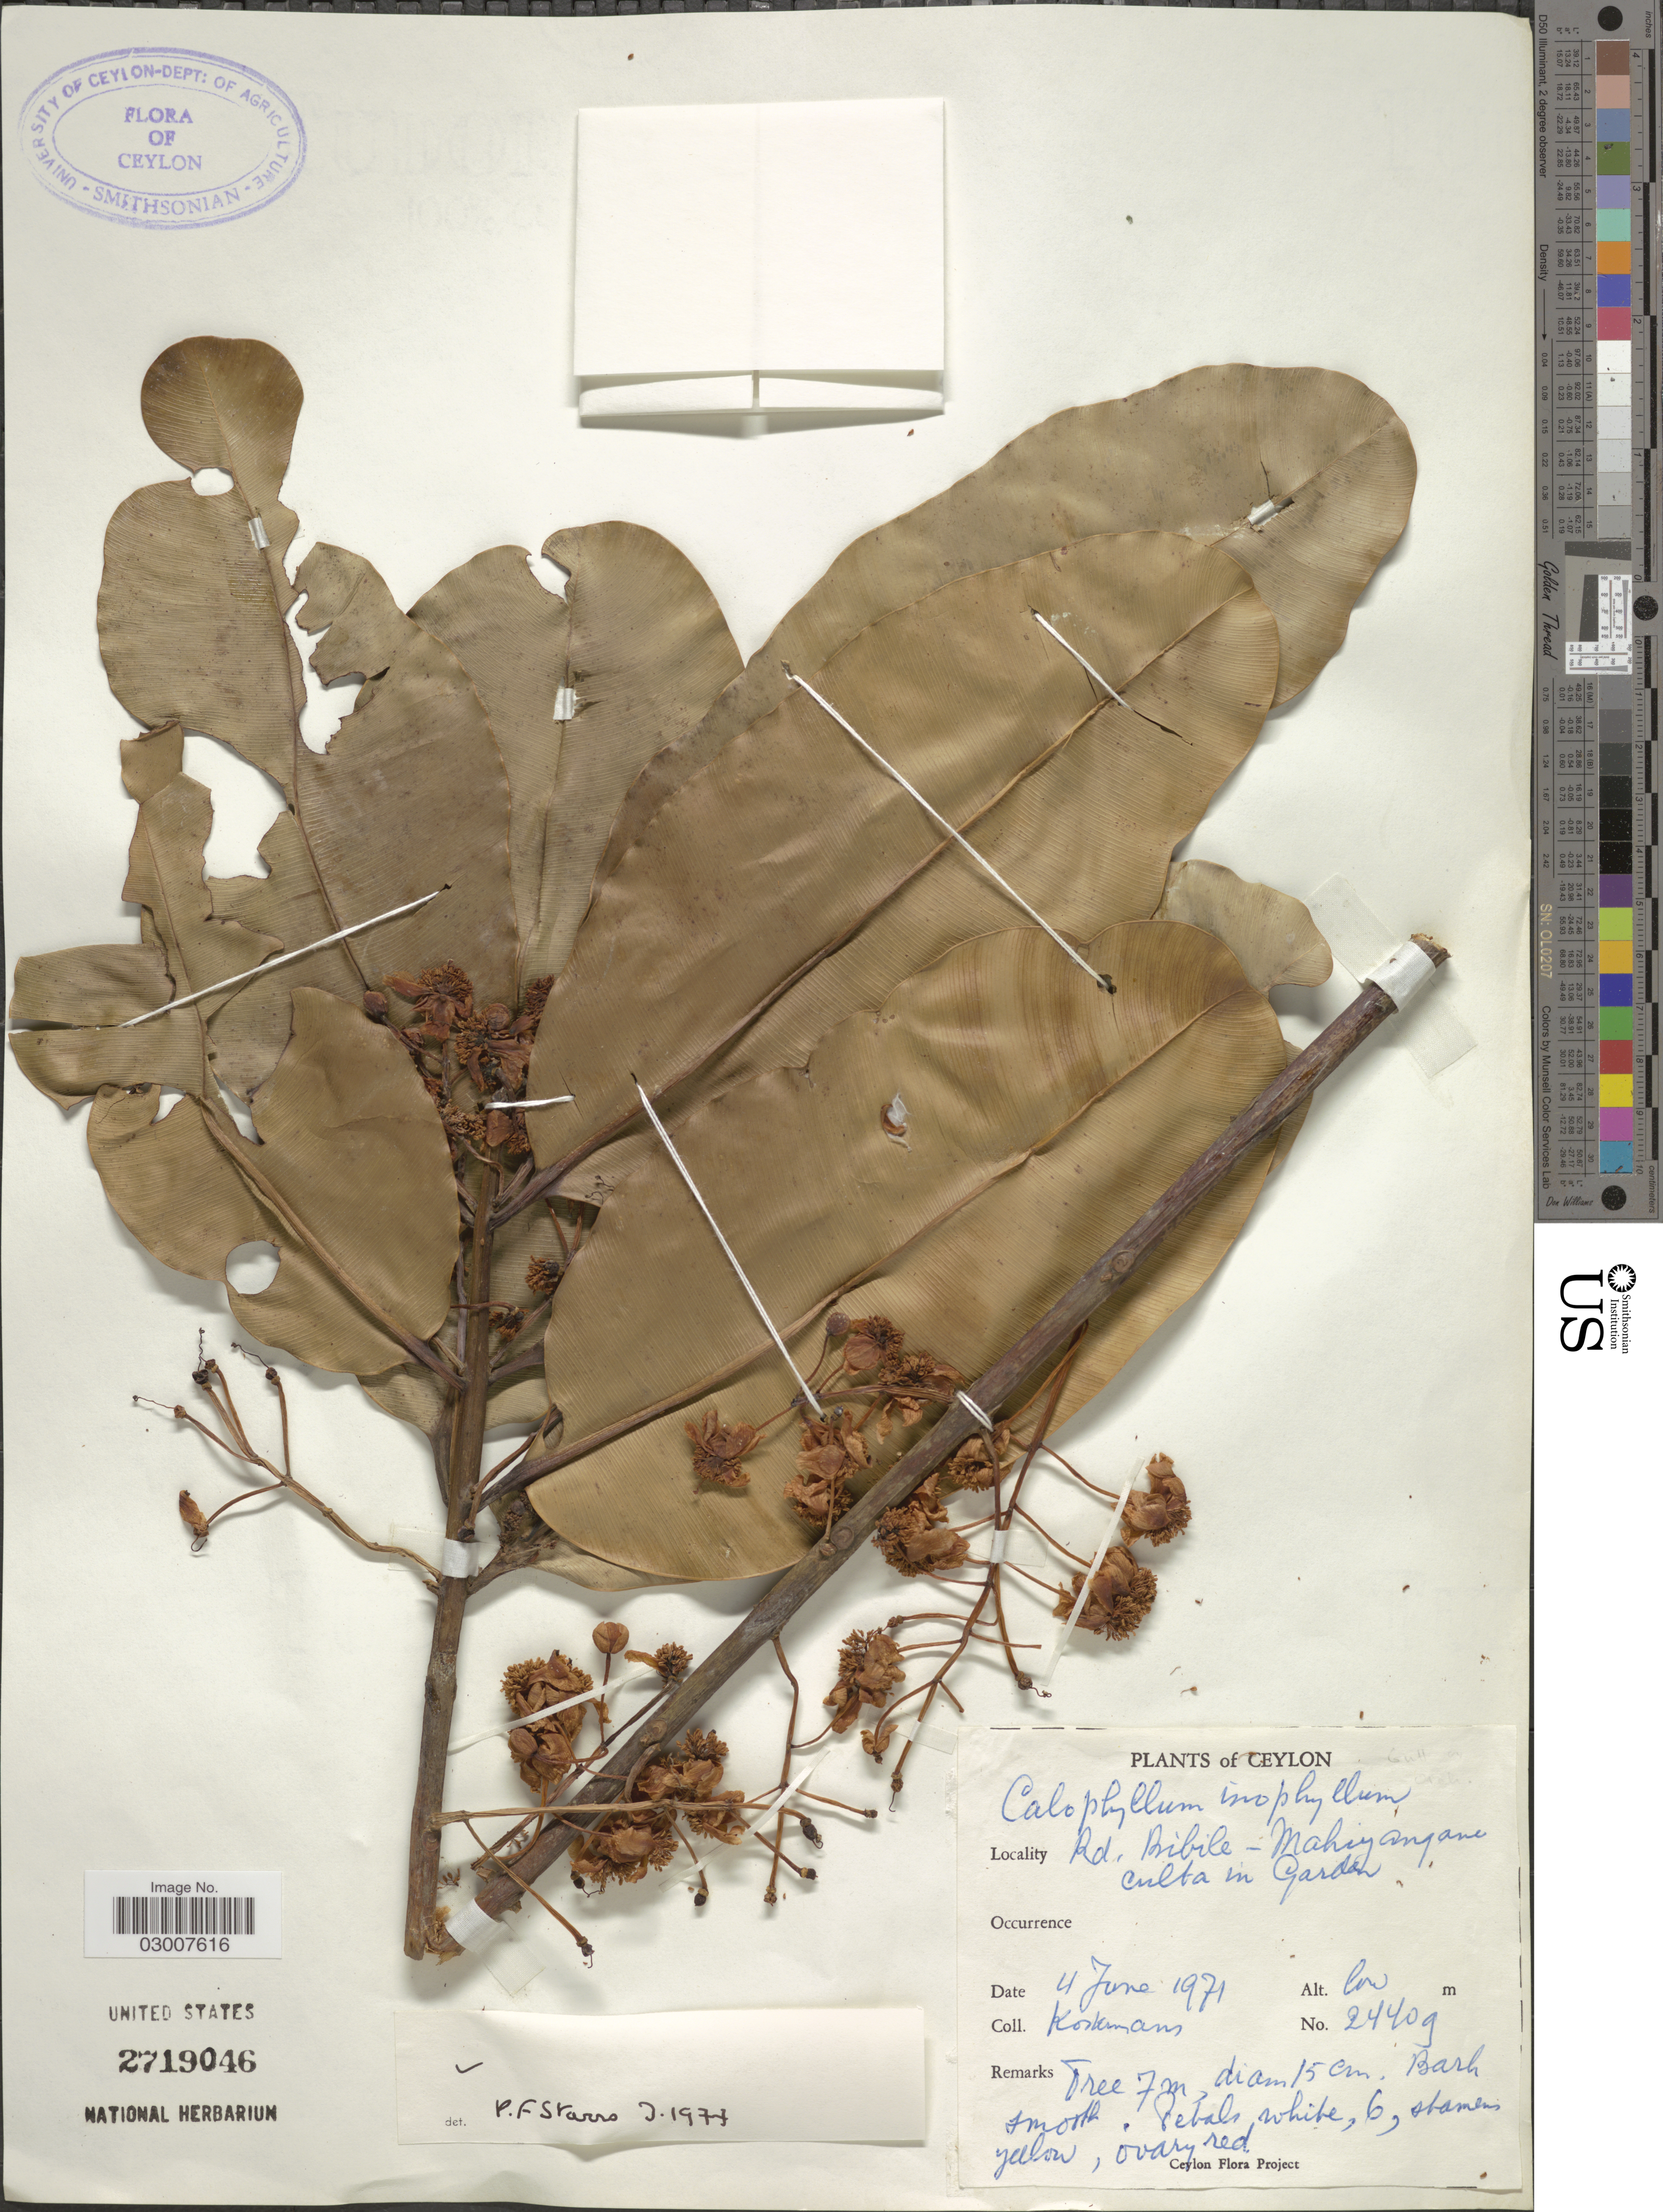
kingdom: Plantae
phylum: Tracheophyta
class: Magnoliopsida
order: Malpighiales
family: Calophyllaceae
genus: Calophyllum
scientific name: Calophyllum inophyllum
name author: L.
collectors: Kostermans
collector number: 24409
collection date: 1971-06-04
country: Sri Lanka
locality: Ceylon. Rd. Bibile - Mahiyangana.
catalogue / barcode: US 2719046